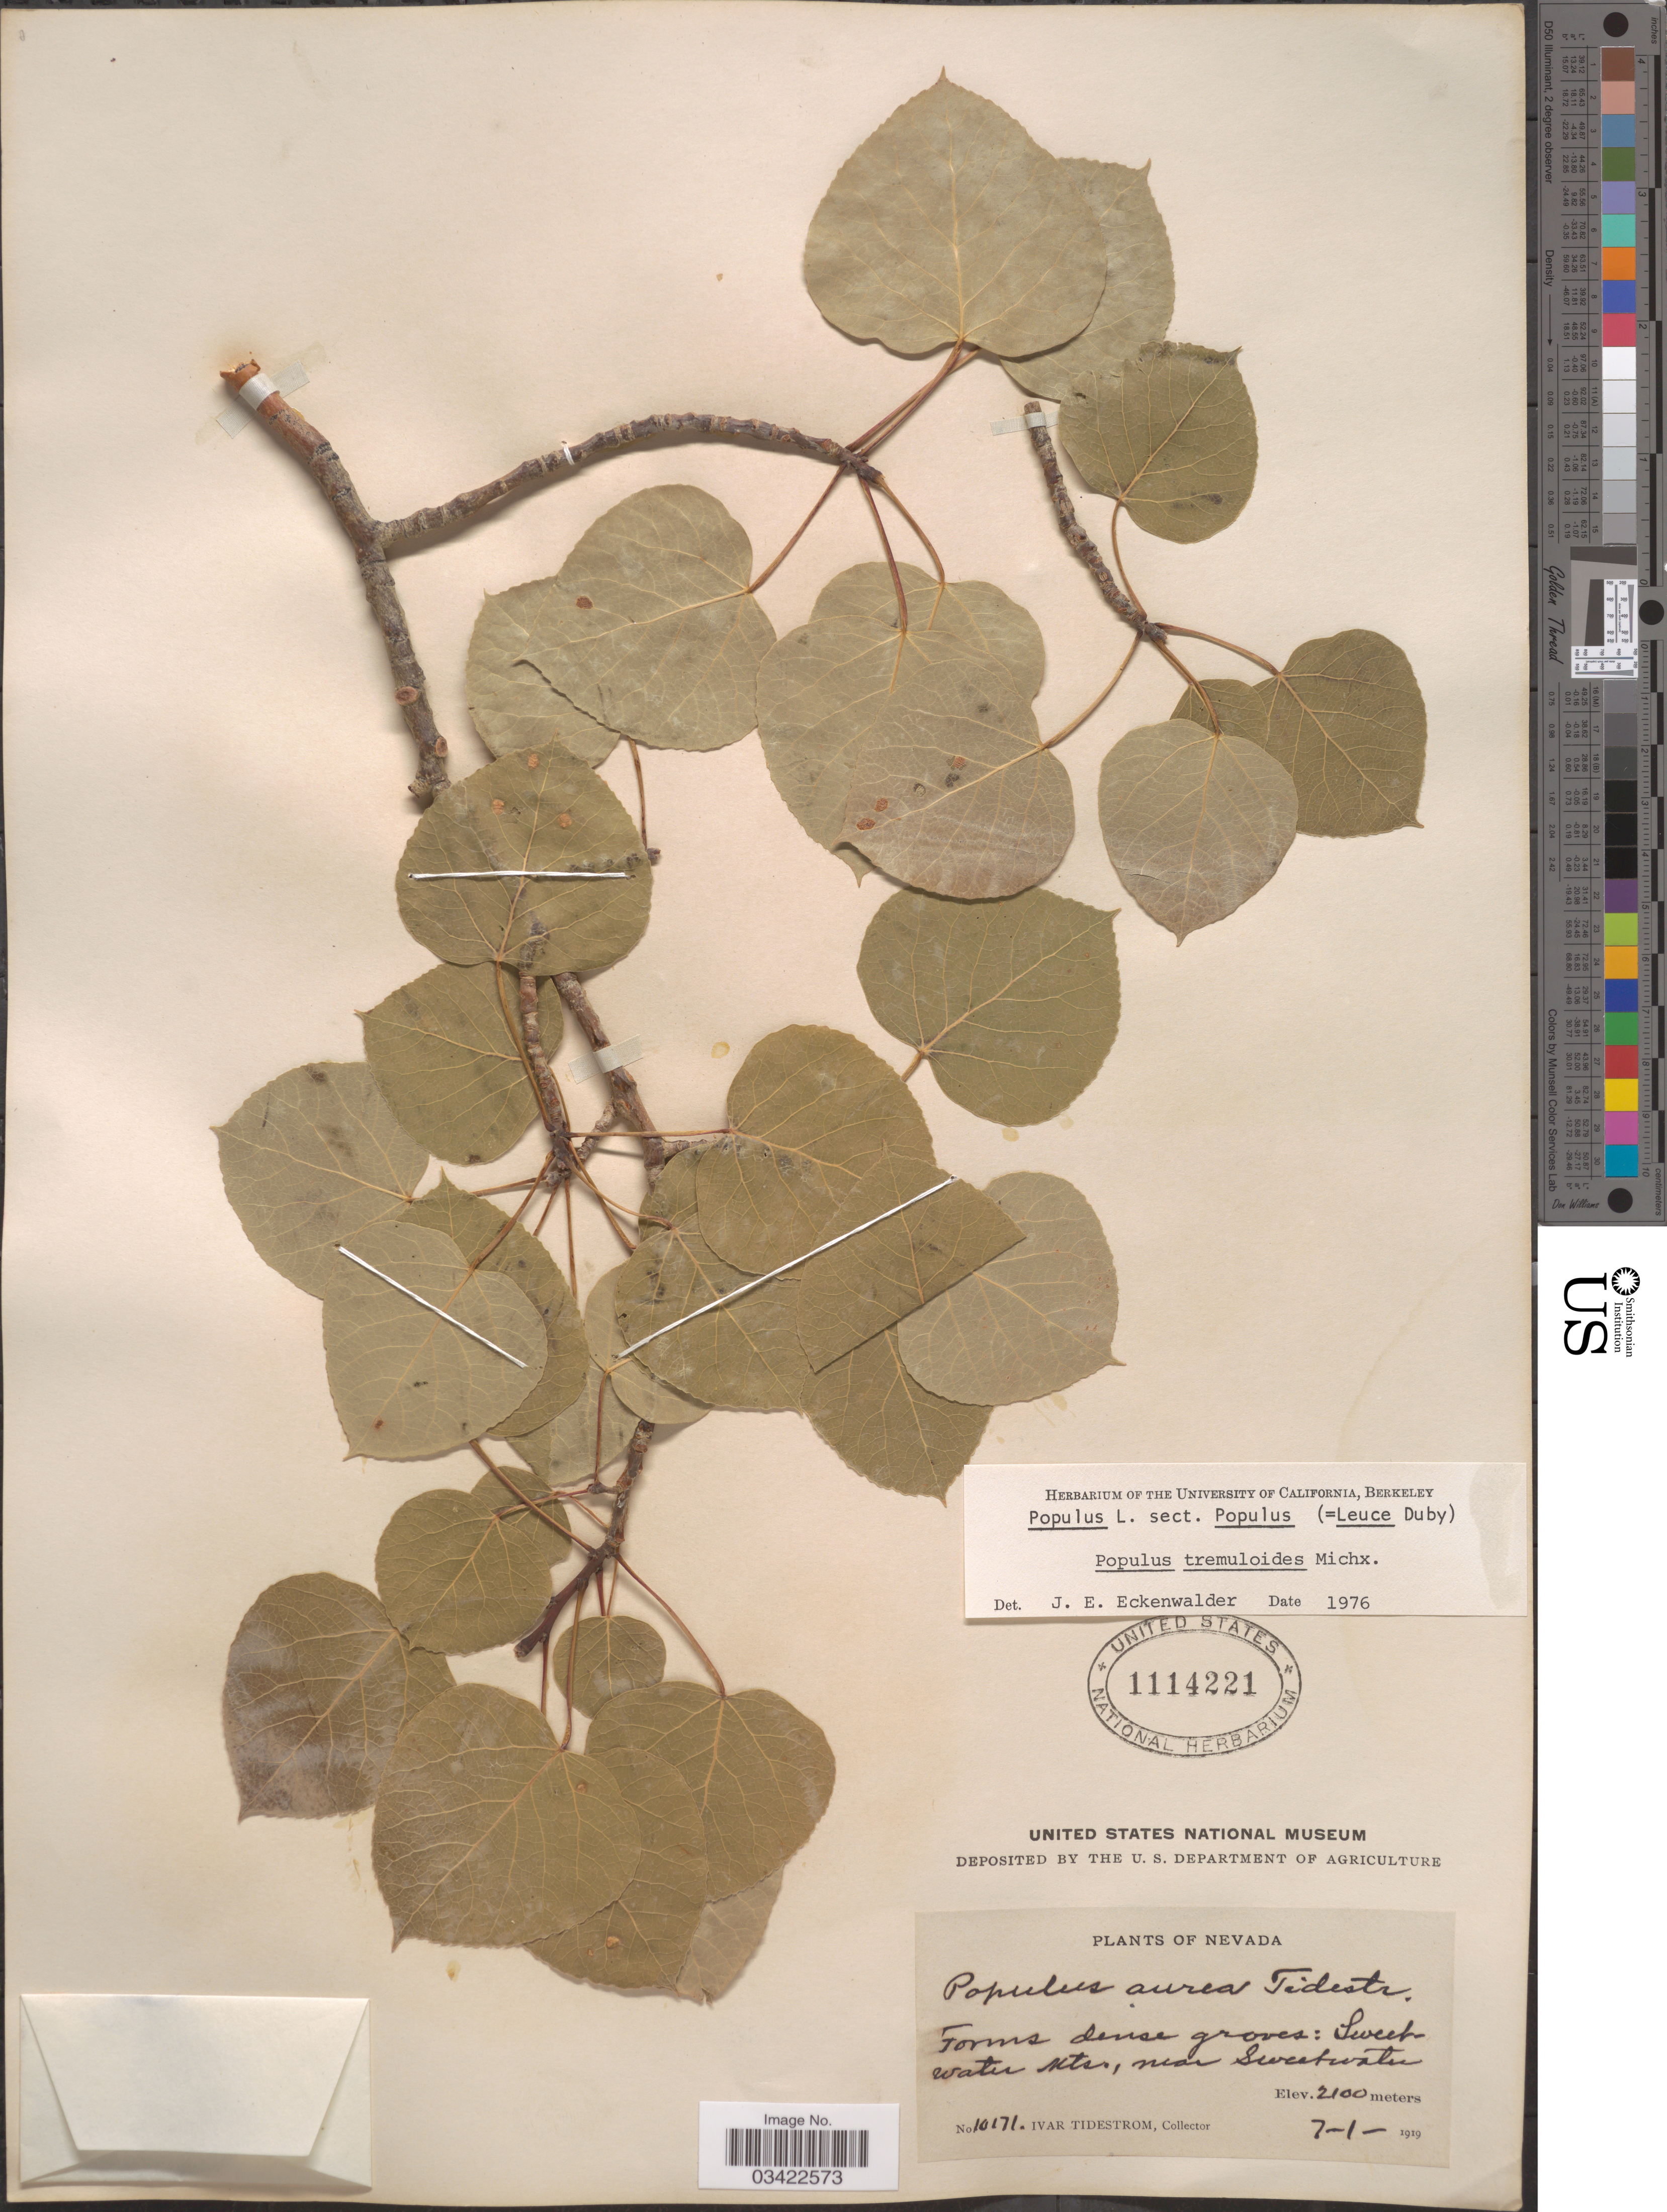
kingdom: Plantae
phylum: Tracheophyta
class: Magnoliopsida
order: Malpighiales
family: Salicaceae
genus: Populus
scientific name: Populus tremuloides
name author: Michx.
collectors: I. F. Tidestrom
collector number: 10171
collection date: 1919-07-01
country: United States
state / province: Nevada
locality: Sweetwater Mts., near Sweetwater.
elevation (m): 2100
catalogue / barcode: US 1114221